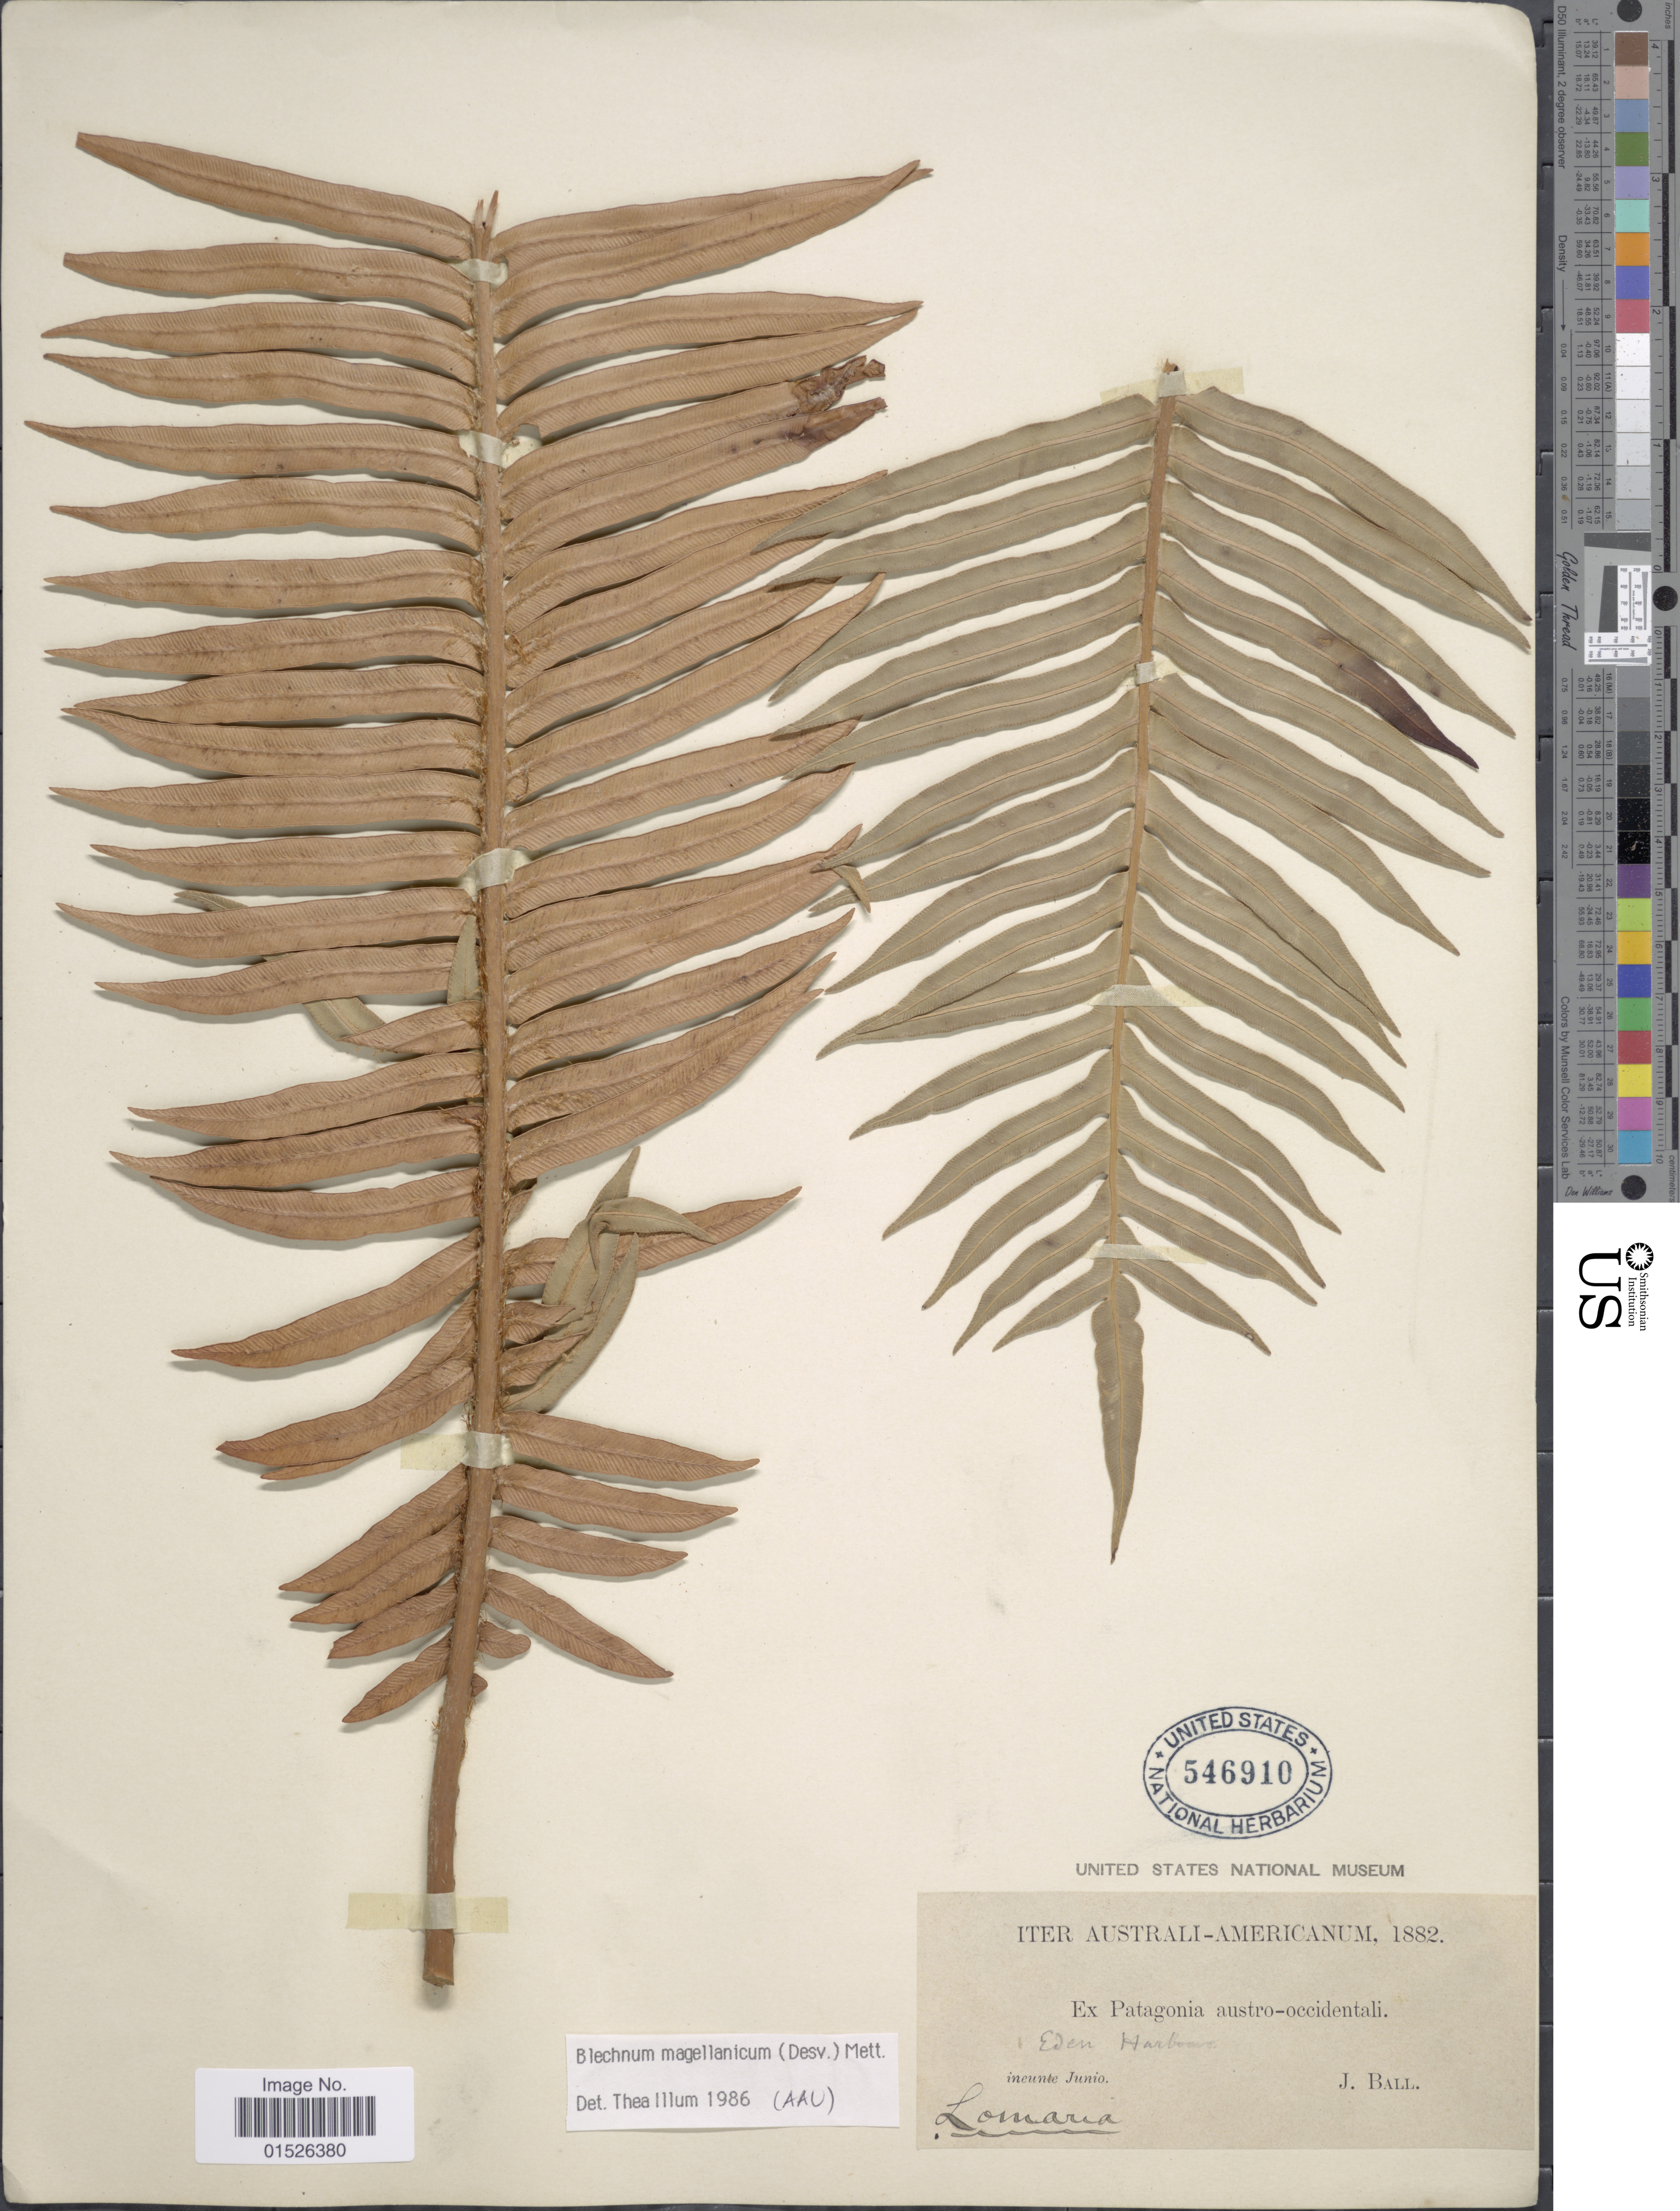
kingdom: Plantae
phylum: Tracheophyta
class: Polypodiopsida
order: Polypodiales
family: Blechnaceae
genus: Blechnum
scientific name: Blechnum magellanicum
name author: Mett.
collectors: J. Ball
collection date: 1882-06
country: Chile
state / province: Magallanes y de la Antártica Chilena (XII)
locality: Australi-Americanum, Ex Patagonia austro-occidentali. Eden Harbour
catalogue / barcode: US 546910